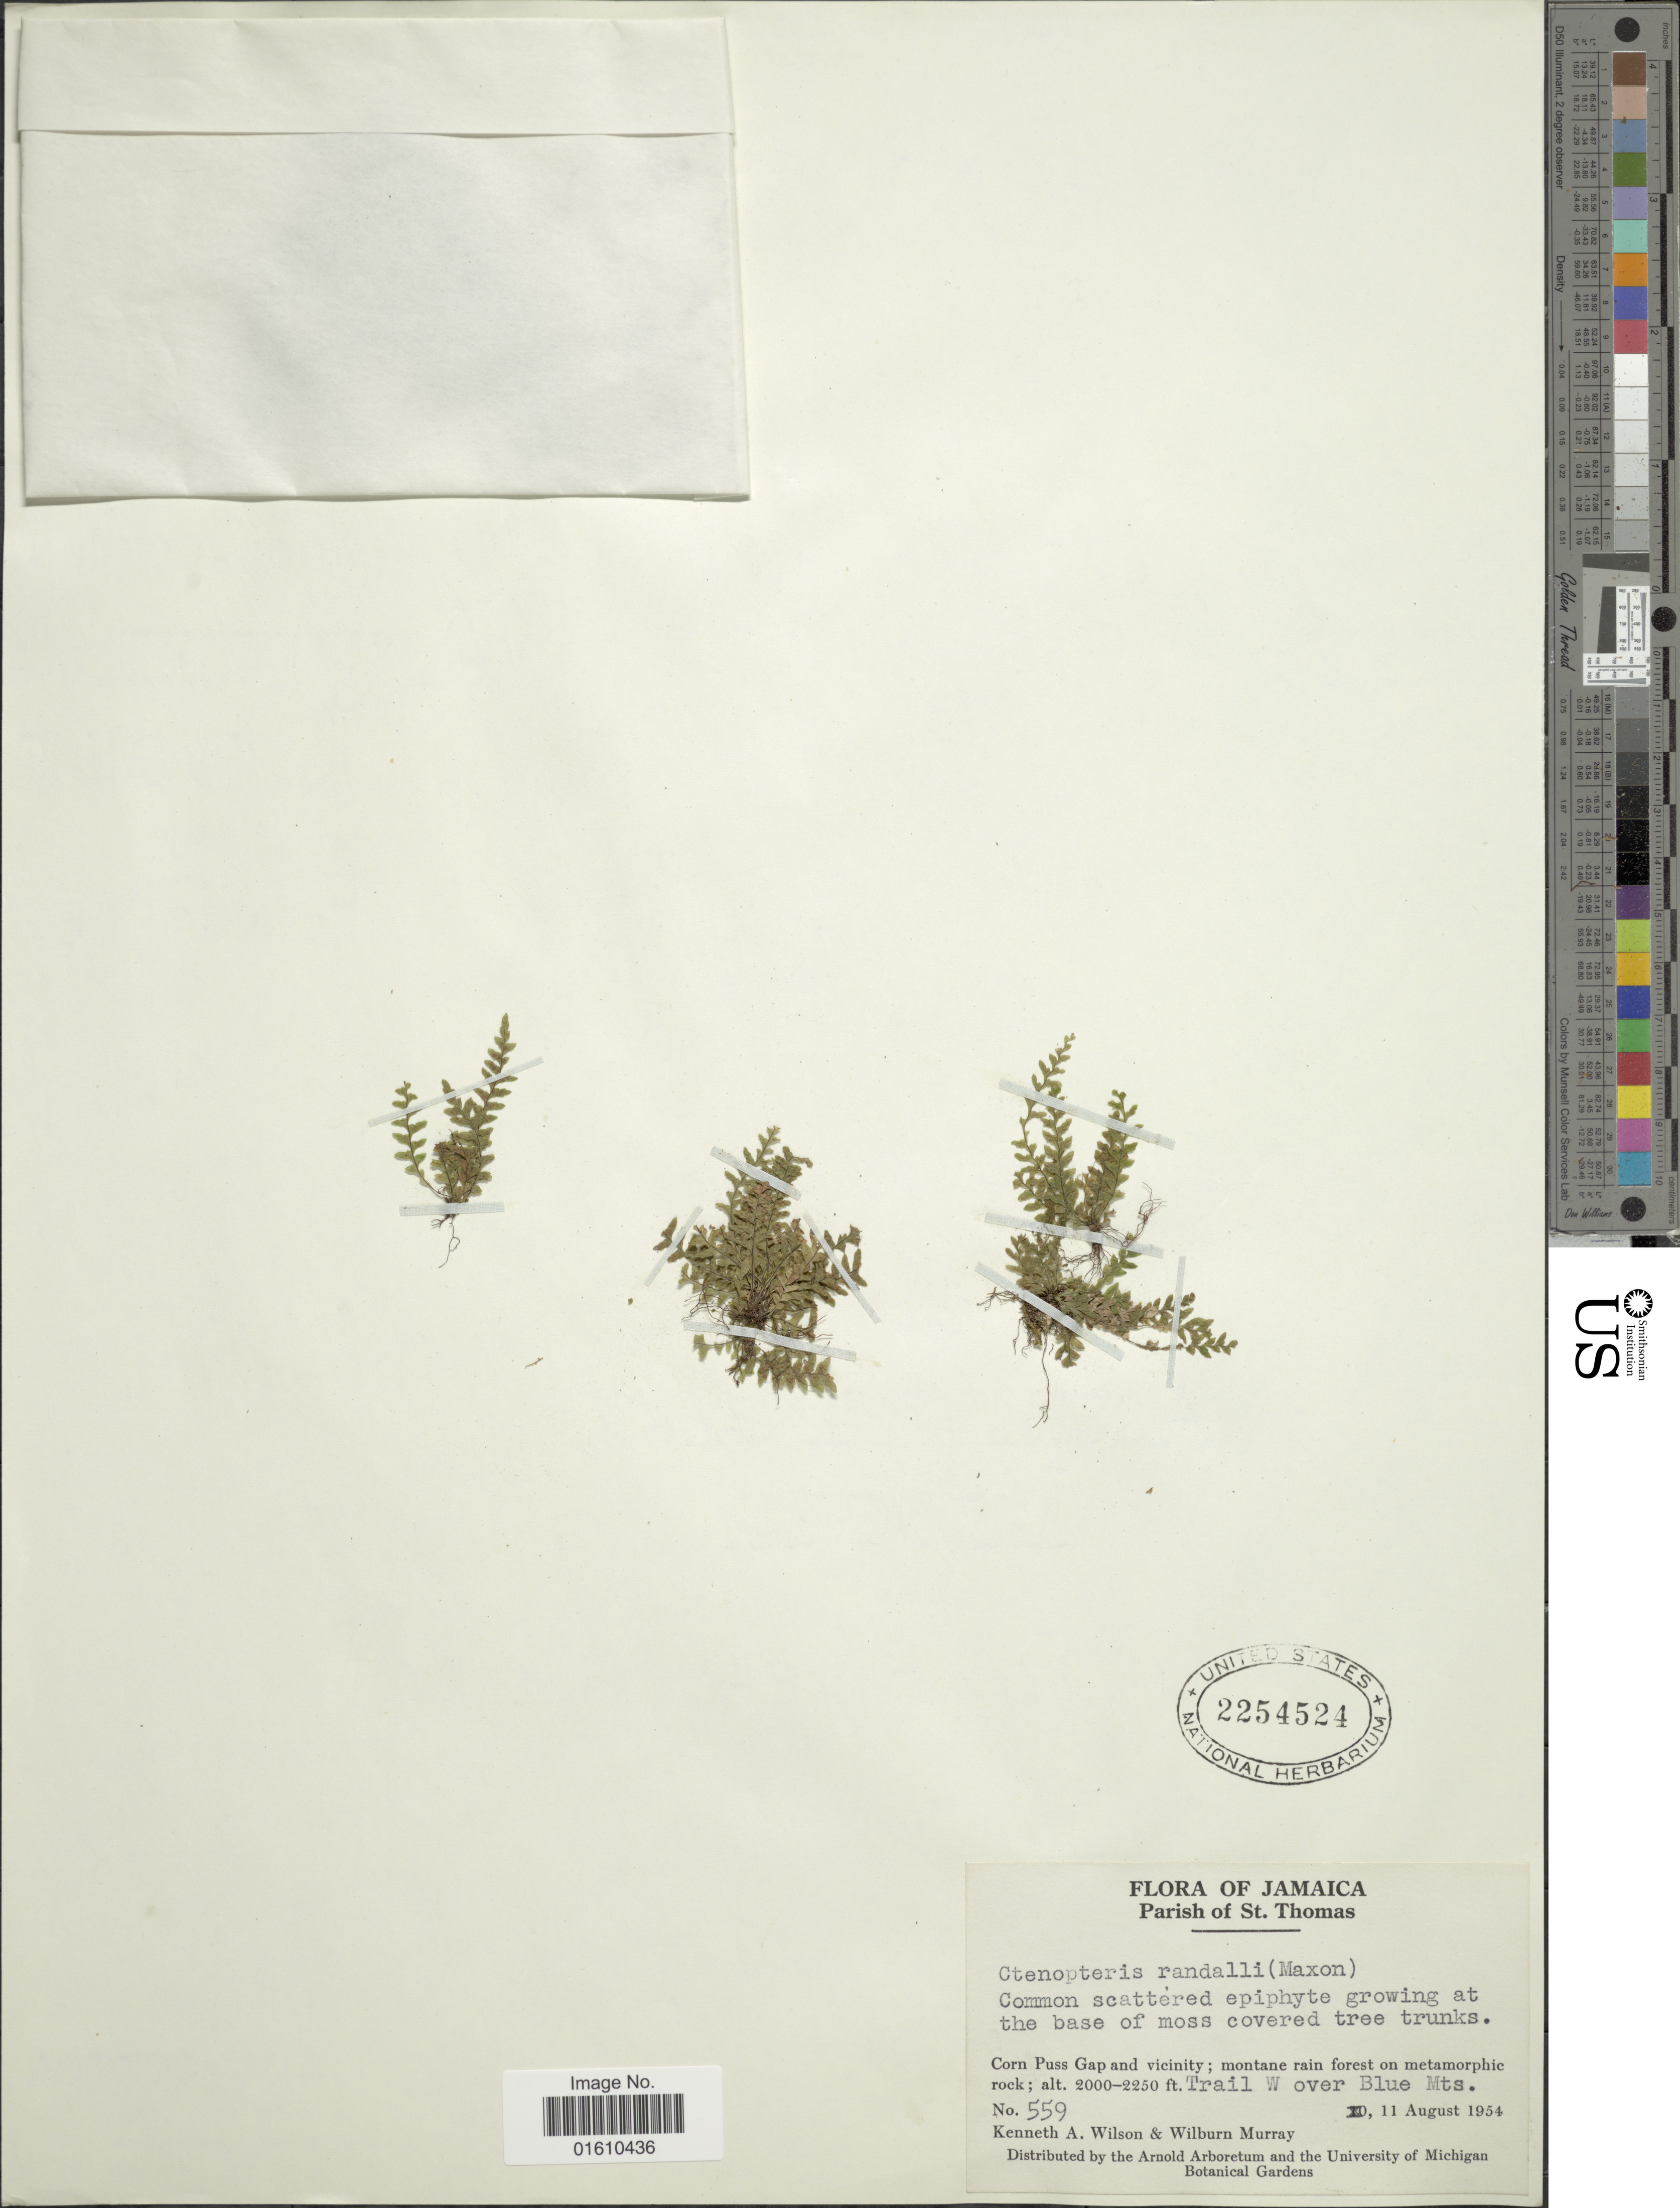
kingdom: Plantae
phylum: Tracheophyta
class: Polypodiopsida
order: Polypodiales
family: Polypodiaceae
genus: Lellingeria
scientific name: Lellingeria randallii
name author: (Maxon) A.R. Sm. & R.C. Moran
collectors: K. A. Wilson & W. Murray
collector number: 559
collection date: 1954-08-11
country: Jamaica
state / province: Saint Thomas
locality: Parish of St. Thomas, Corn Puss Gap and vicinity; montane rain forest on metamorphic rock, Trail W over Blue Mts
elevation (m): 610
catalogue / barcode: US 2254524